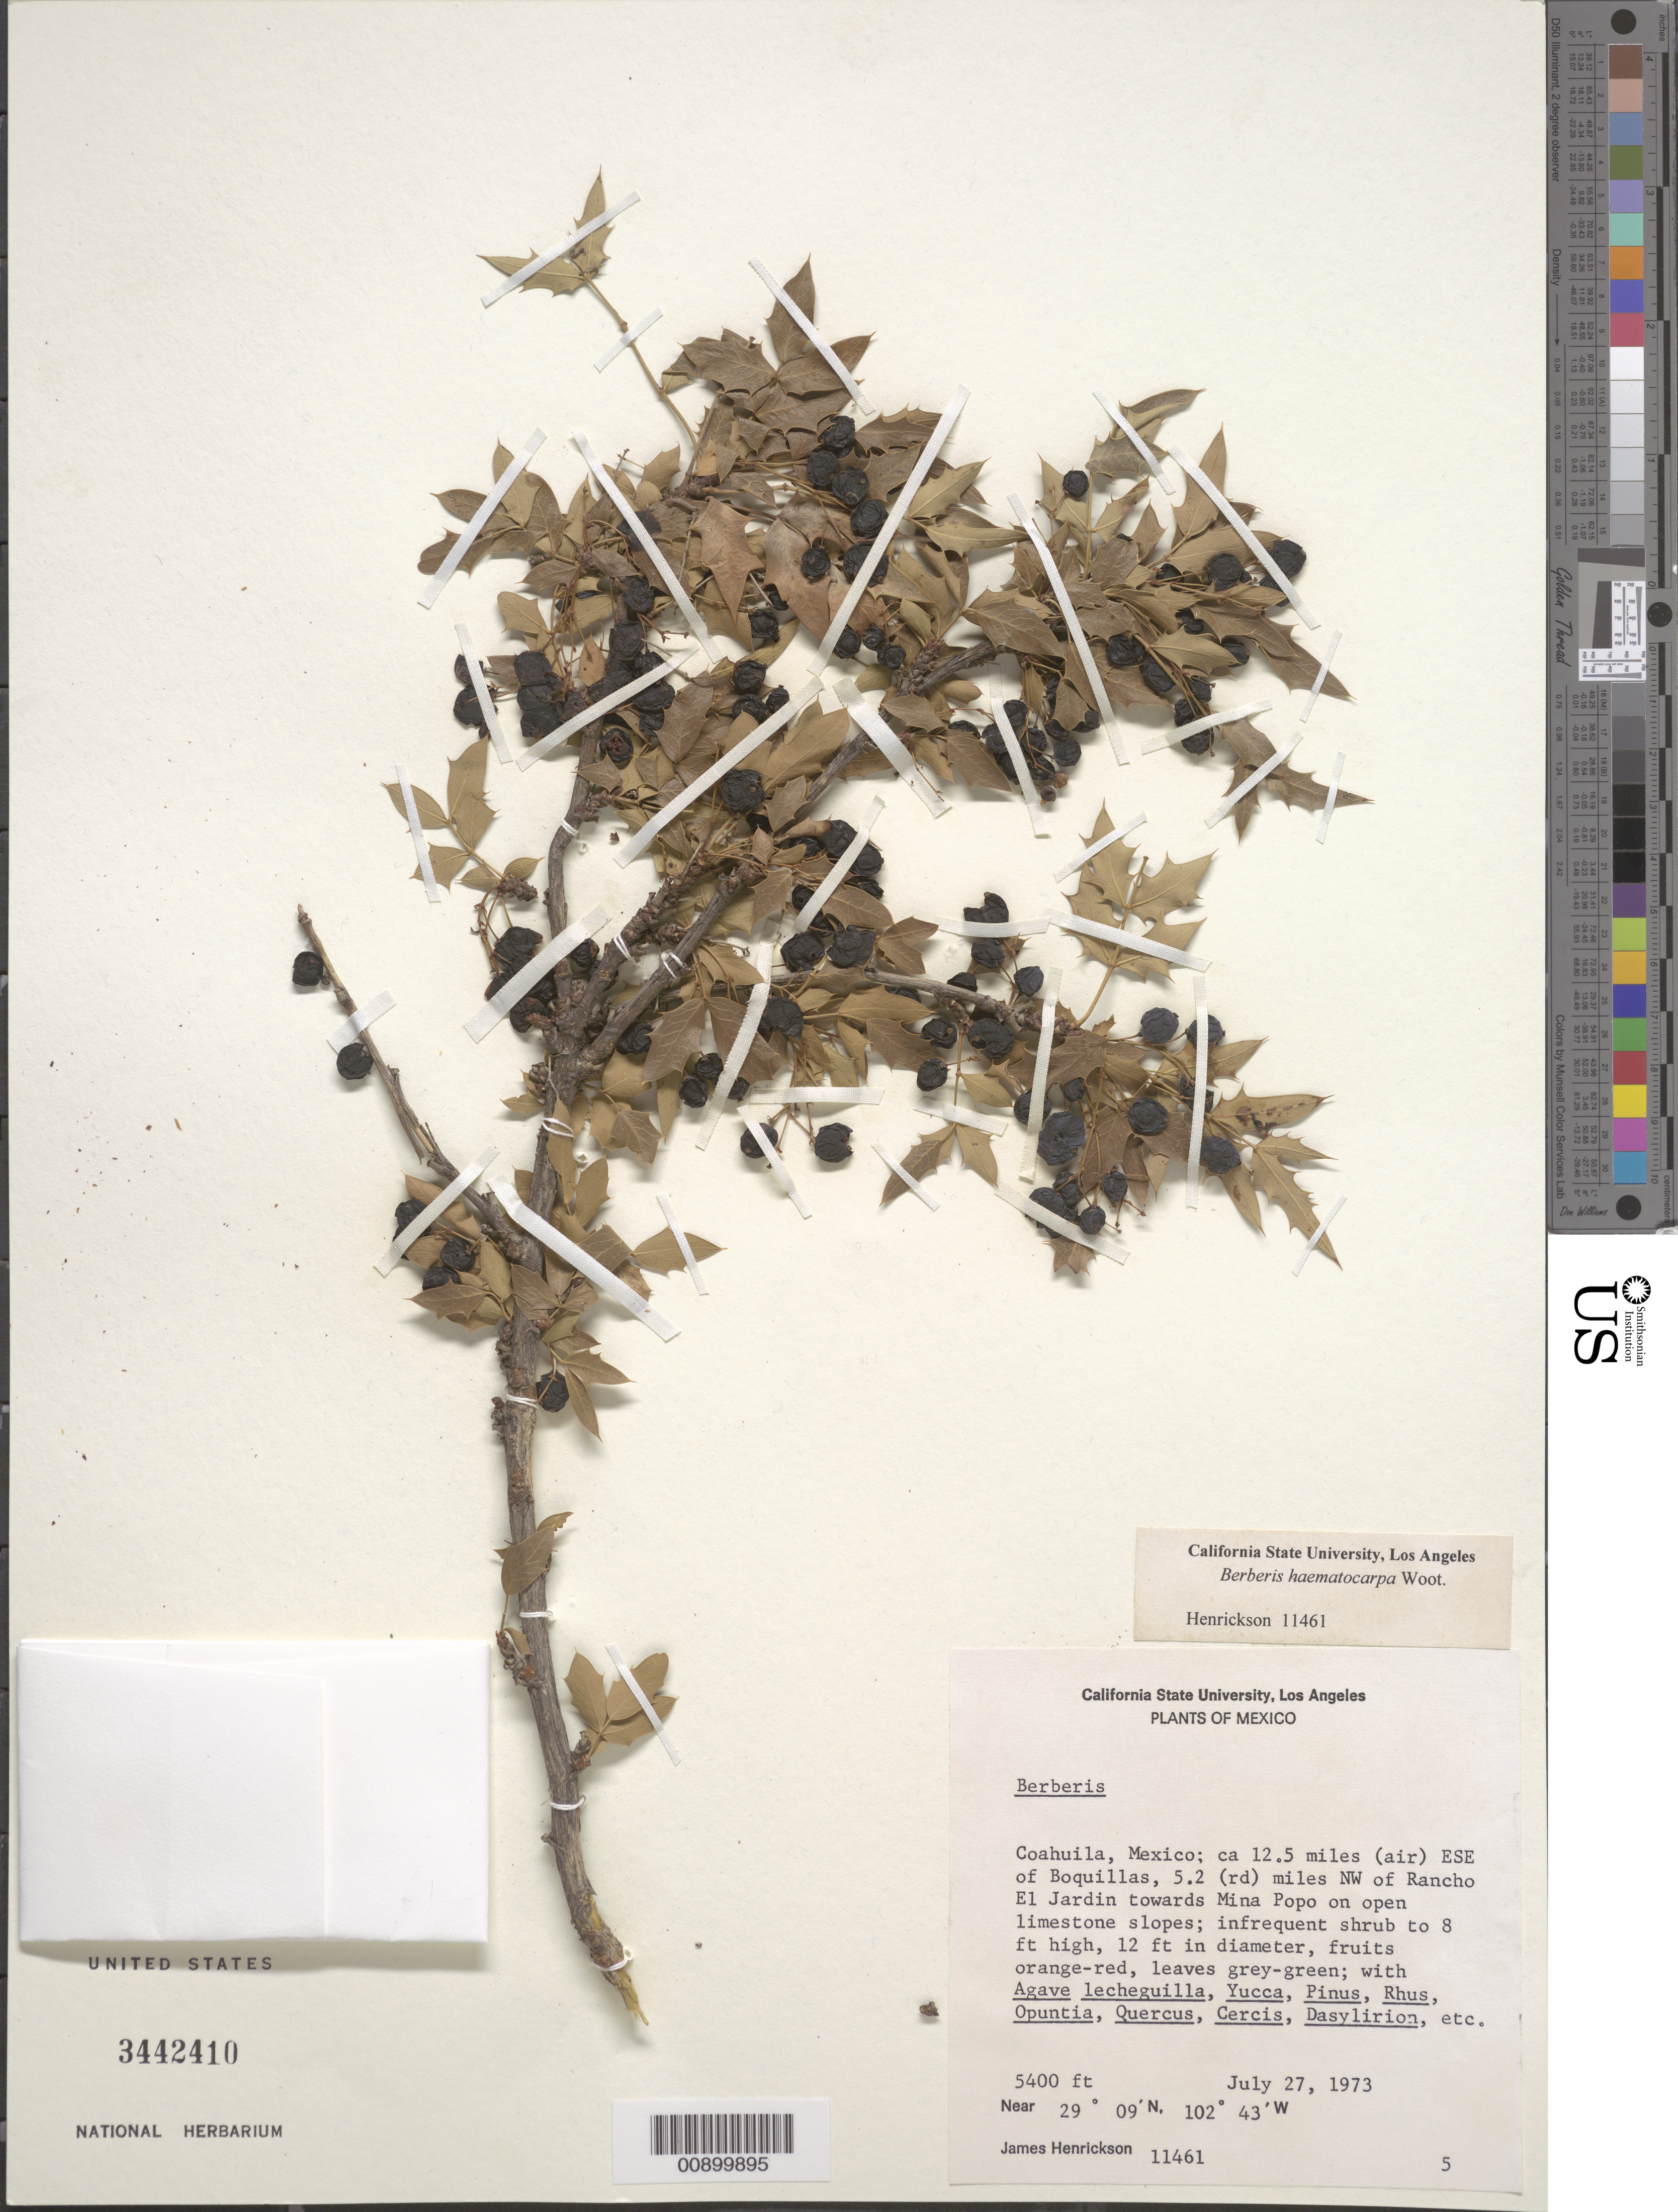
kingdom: Plantae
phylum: Tracheophyta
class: Magnoliopsida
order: Ranunculales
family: Berberidaceae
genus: Mahonia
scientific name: Mahonia haematocarpa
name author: (Wooton) Fedde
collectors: J. Henrickson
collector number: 11461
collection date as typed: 27 Jul 1973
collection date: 1973-07-27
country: Mexico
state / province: Coahuila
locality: Coahuila: ca. 12.5 miles (air) ESE of Boquillas, 5.2 (rd) miles NW of Rancho El Jardin towards Mina Popo.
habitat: On open limestone slopes, with Agave lechuguilla, Yucca, Pinus, Rhus, Opuntia, Quercus, Cercis, Dasylirion, etc.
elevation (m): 1646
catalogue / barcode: US 3442410